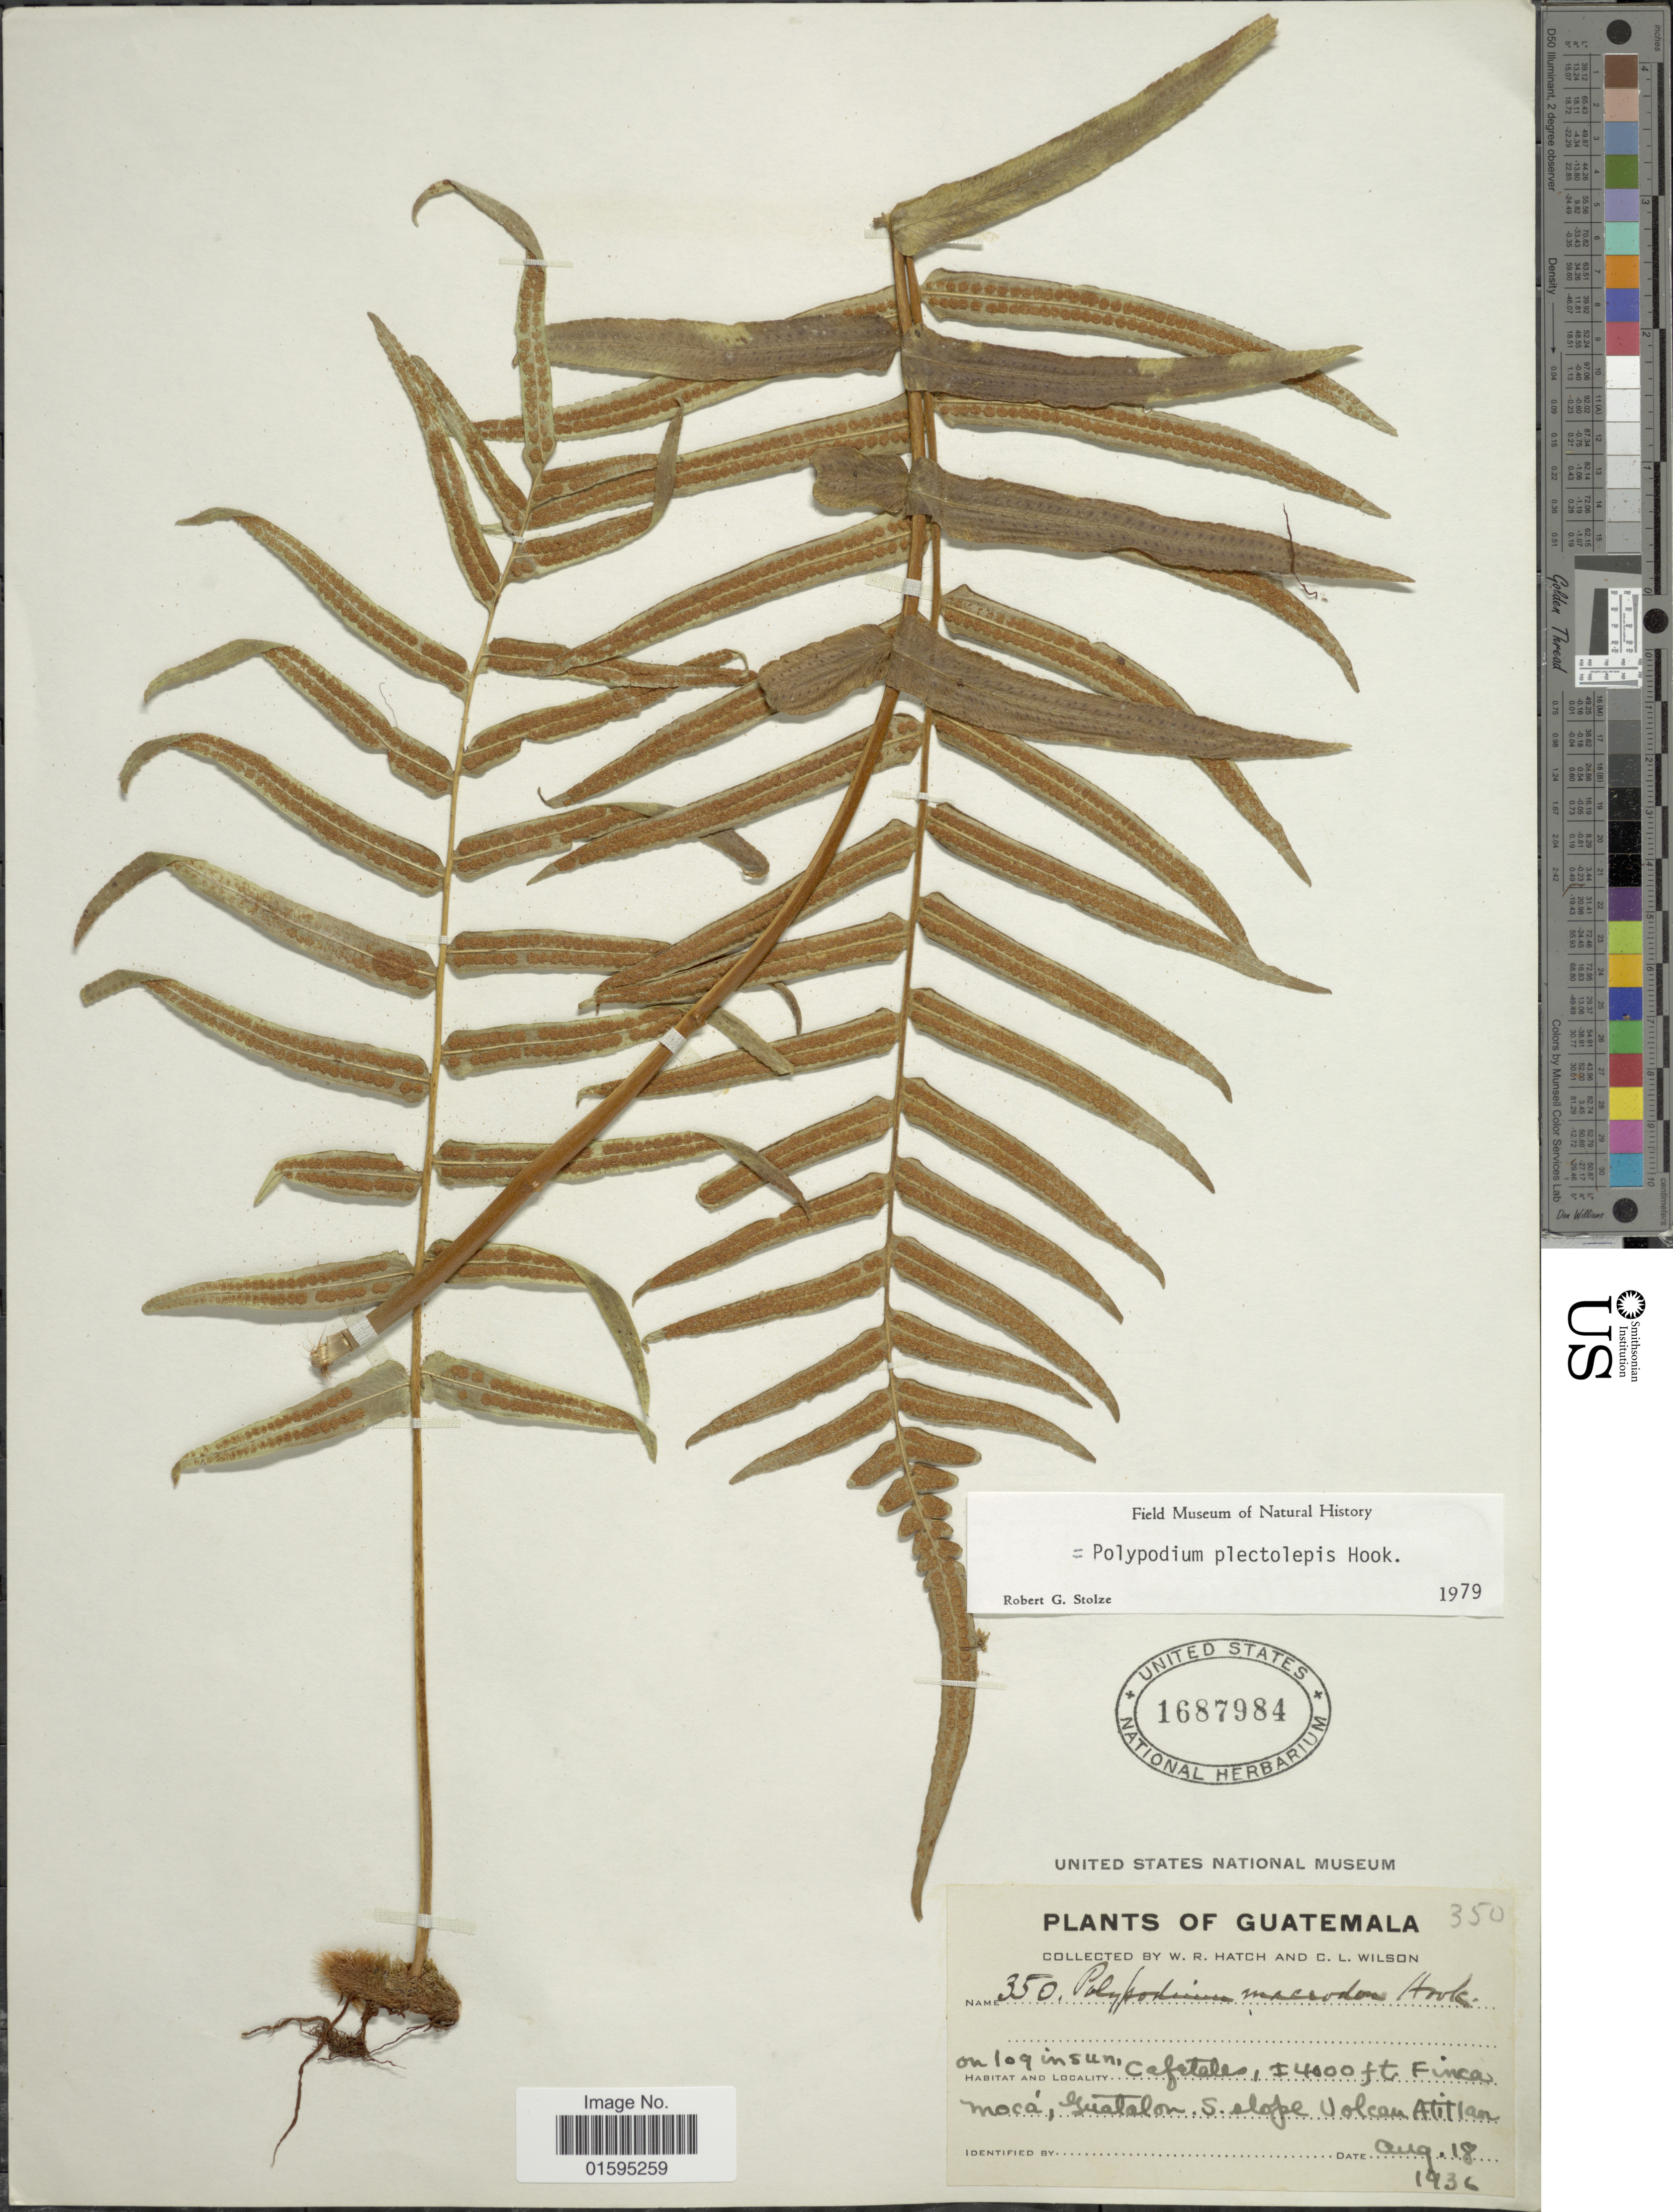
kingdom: Plantae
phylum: Tracheophyta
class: Polypodiopsida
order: Polypodiales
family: Polypodiaceae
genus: Polypodium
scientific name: Polypodium plectolepis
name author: (Fée) Hook.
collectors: W. Hatch & C. L. Wilson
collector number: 350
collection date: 1936-08-18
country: Guatemala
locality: On log in sun, Cafetales, Finca mocá, Guatalon S. slope Volcan Atitlan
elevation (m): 1219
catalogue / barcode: US 1687984